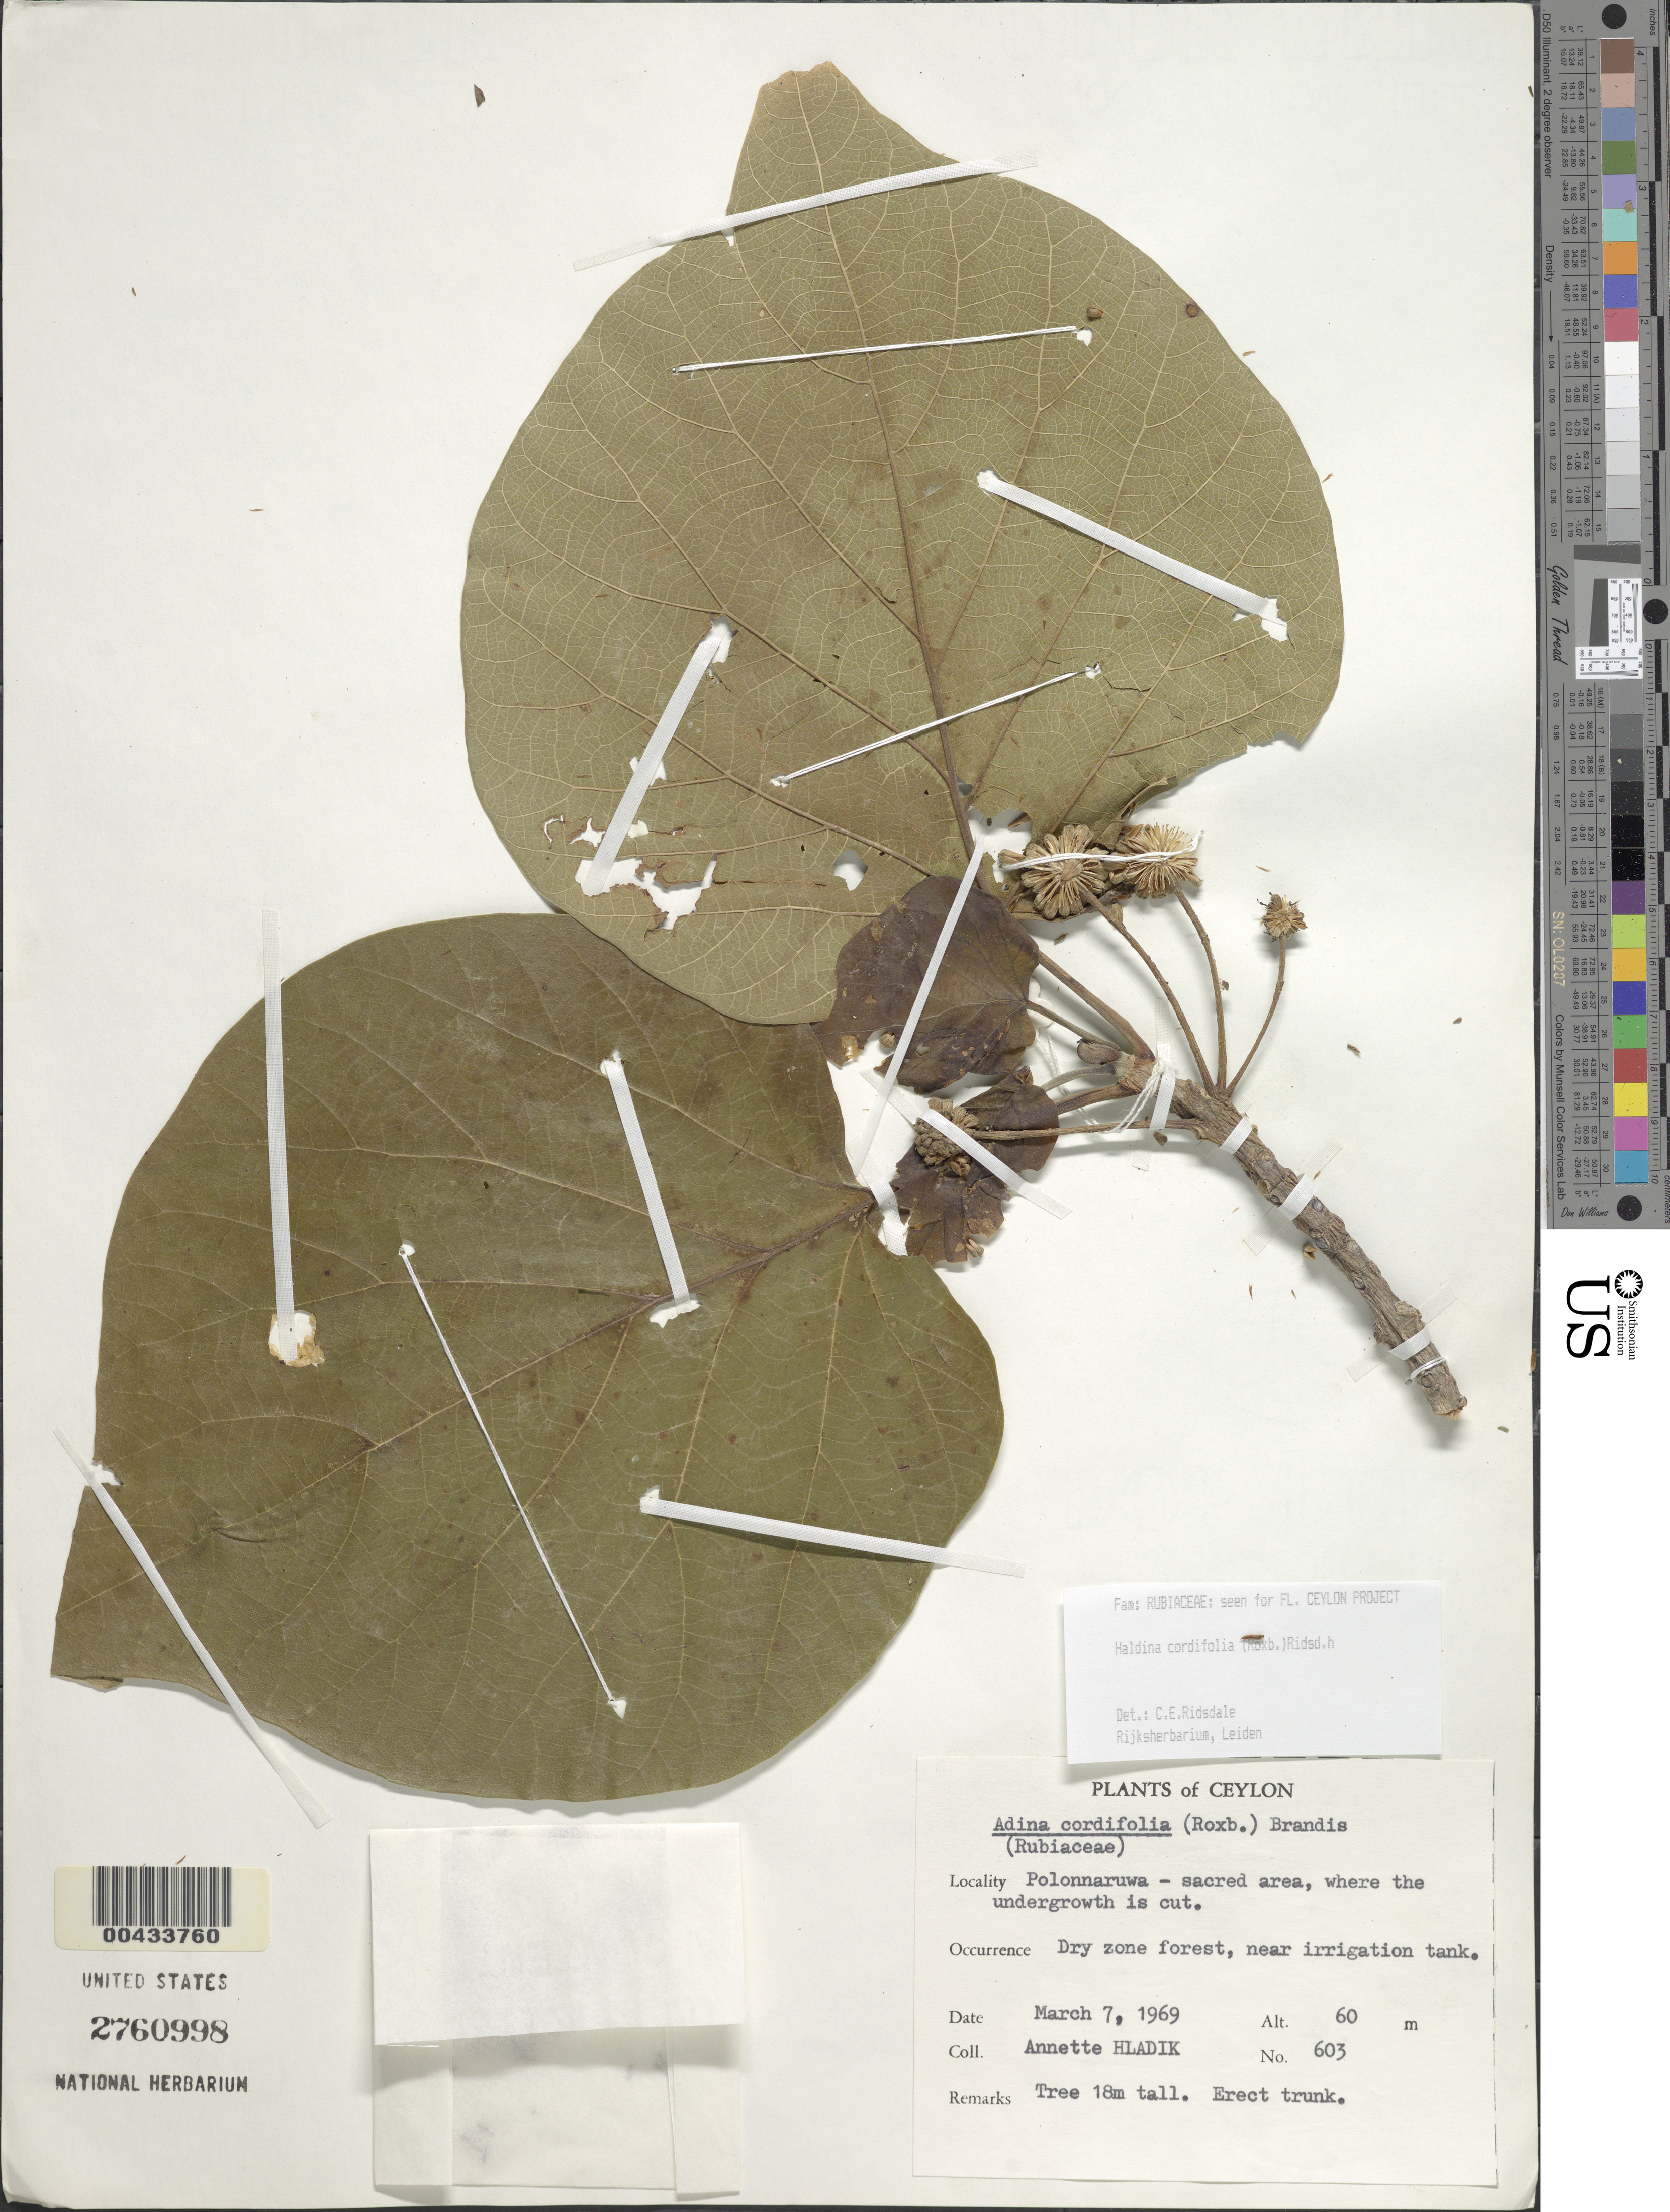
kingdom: Plantae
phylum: Tracheophyta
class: Magnoliopsida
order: Gentianales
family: Rubiaceae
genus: Haldina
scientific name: Haldina cordifolia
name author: (Roxb.) Ridsdale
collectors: A. Hladik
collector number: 603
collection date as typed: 07 Mar 1969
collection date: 1969-03-07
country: Sri Lanka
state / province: North Central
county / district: Polonnaruwa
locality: Polonnaruwa Sacred Area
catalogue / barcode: US 2760998